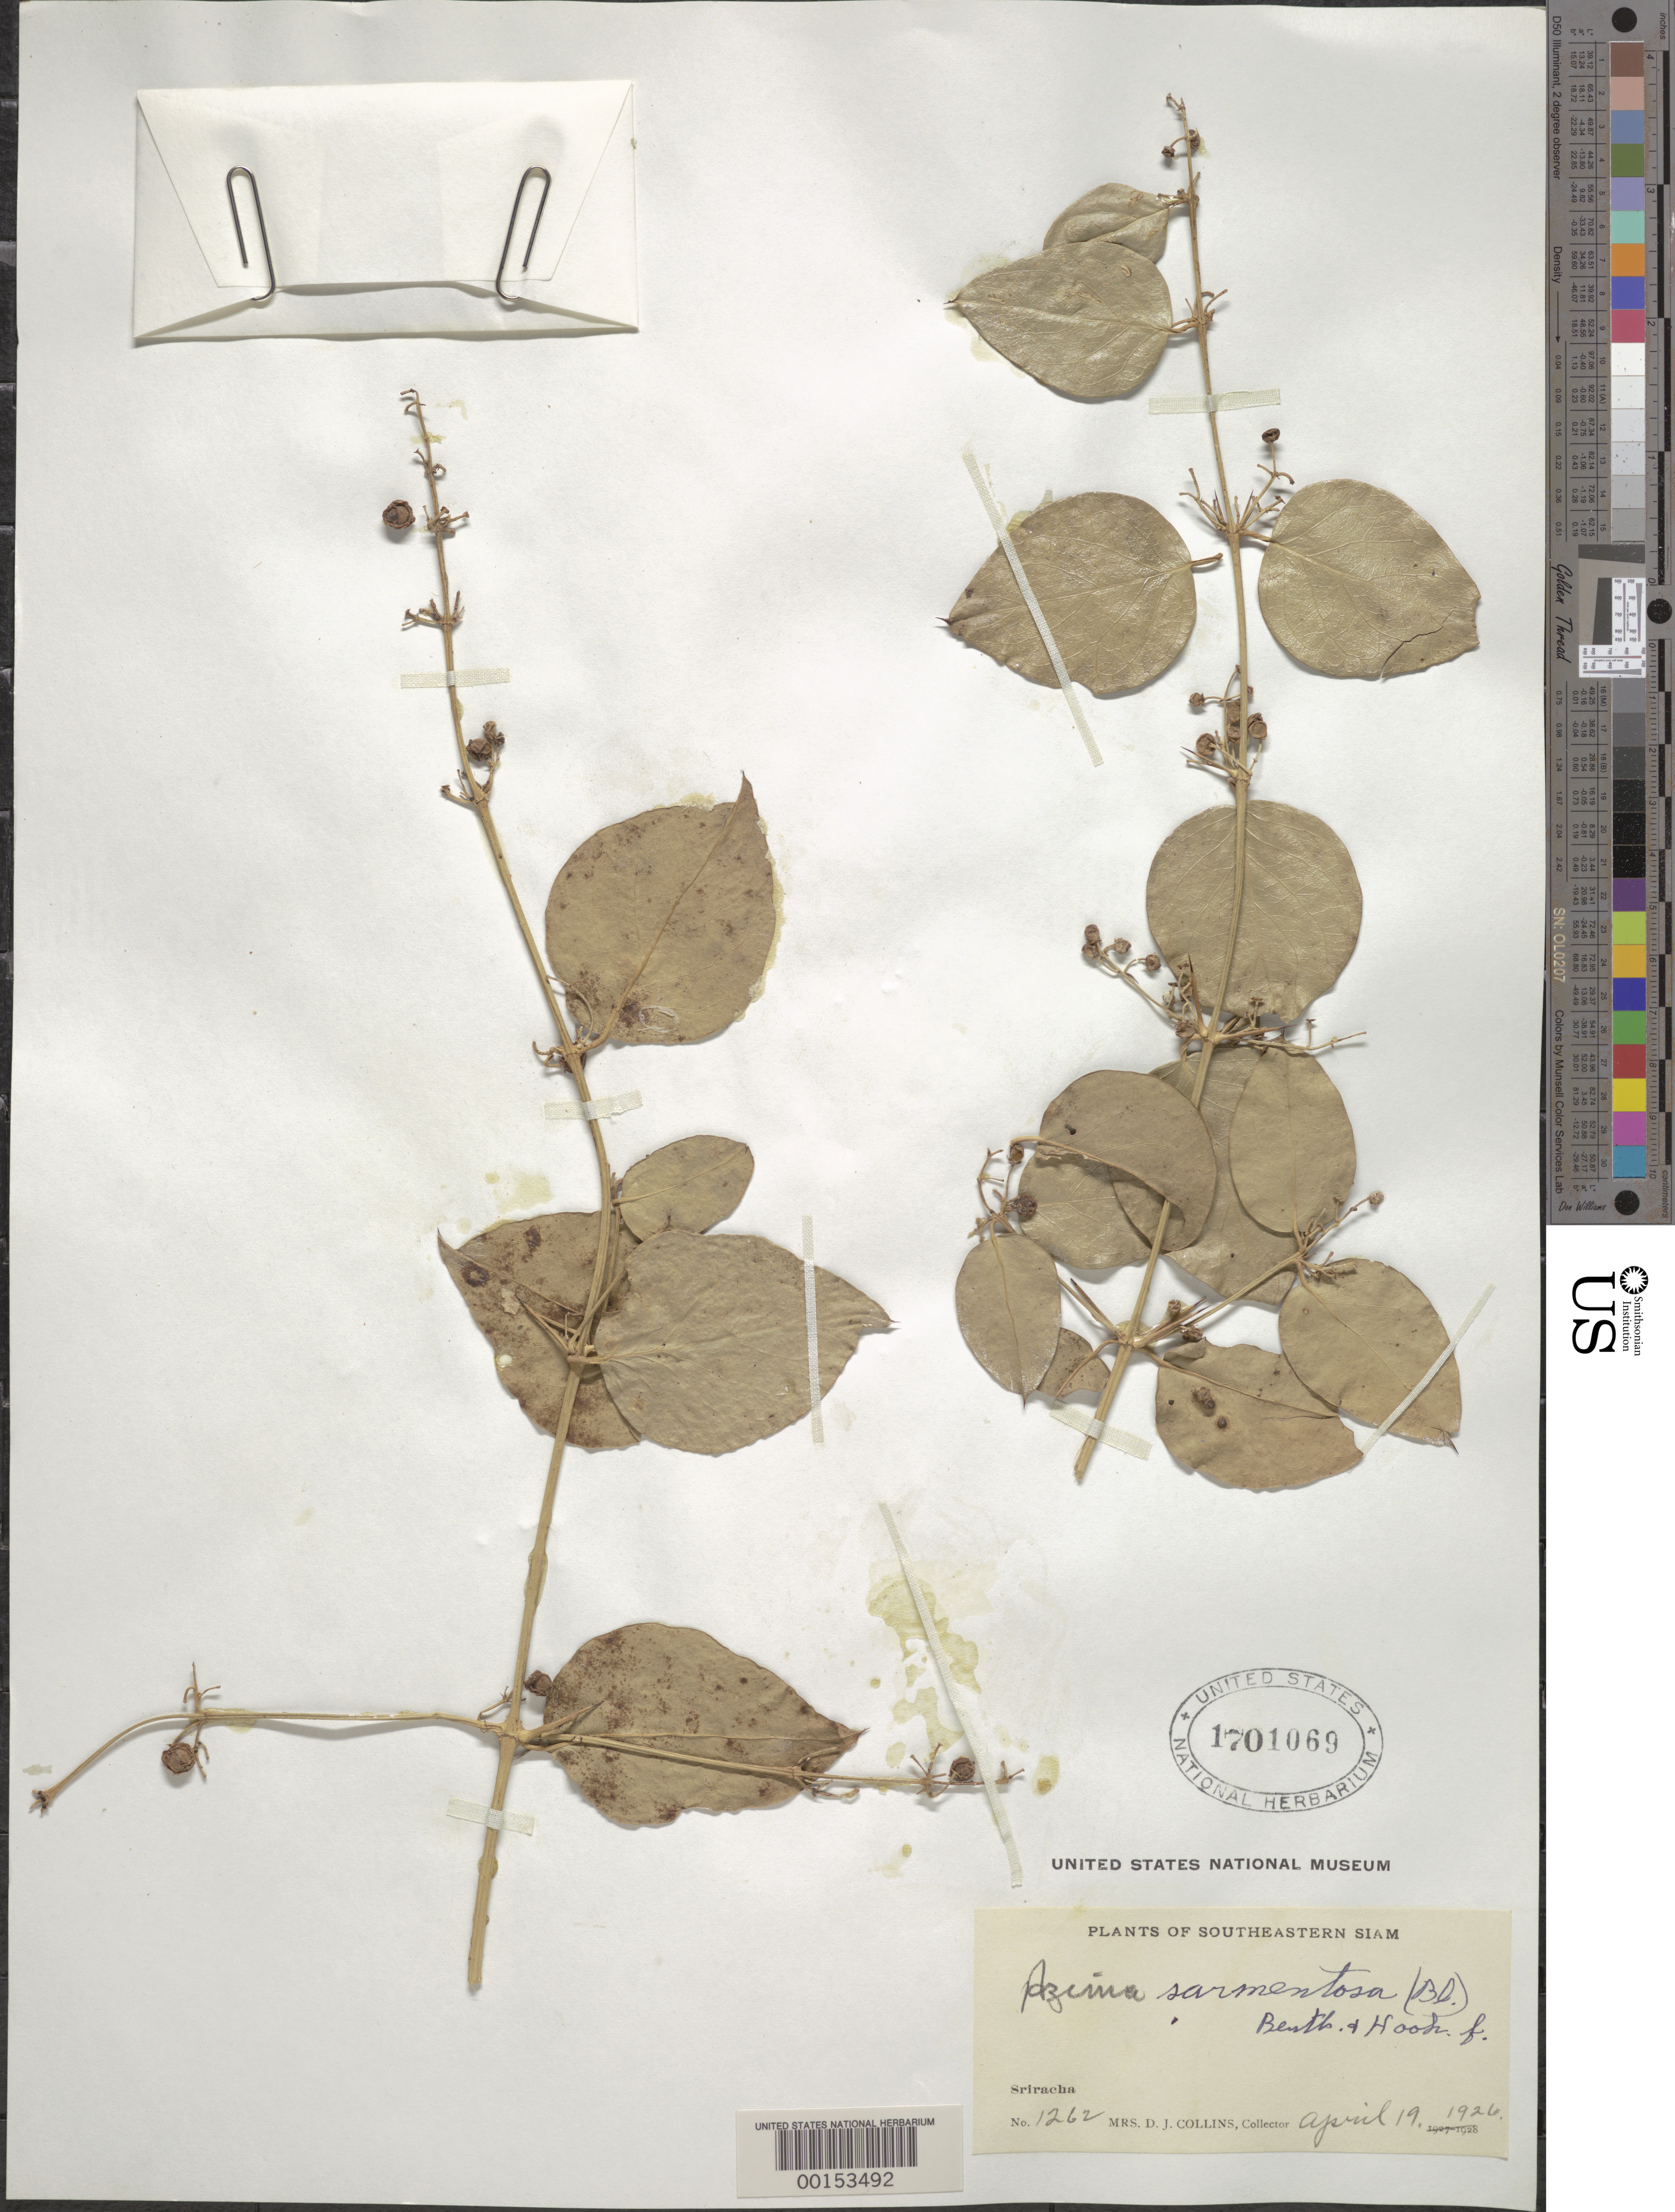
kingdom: Plantae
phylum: Tracheophyta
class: Magnoliopsida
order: Brassicales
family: Salvadoraceae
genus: Azima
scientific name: Azima sarmentosa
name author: (Blume) Benth. & Hook. f.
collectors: Mrs. D. J. Collins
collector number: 1262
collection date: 1926-04-19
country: Thailand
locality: Southeastern Siam. Sriracha.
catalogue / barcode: US 1701069